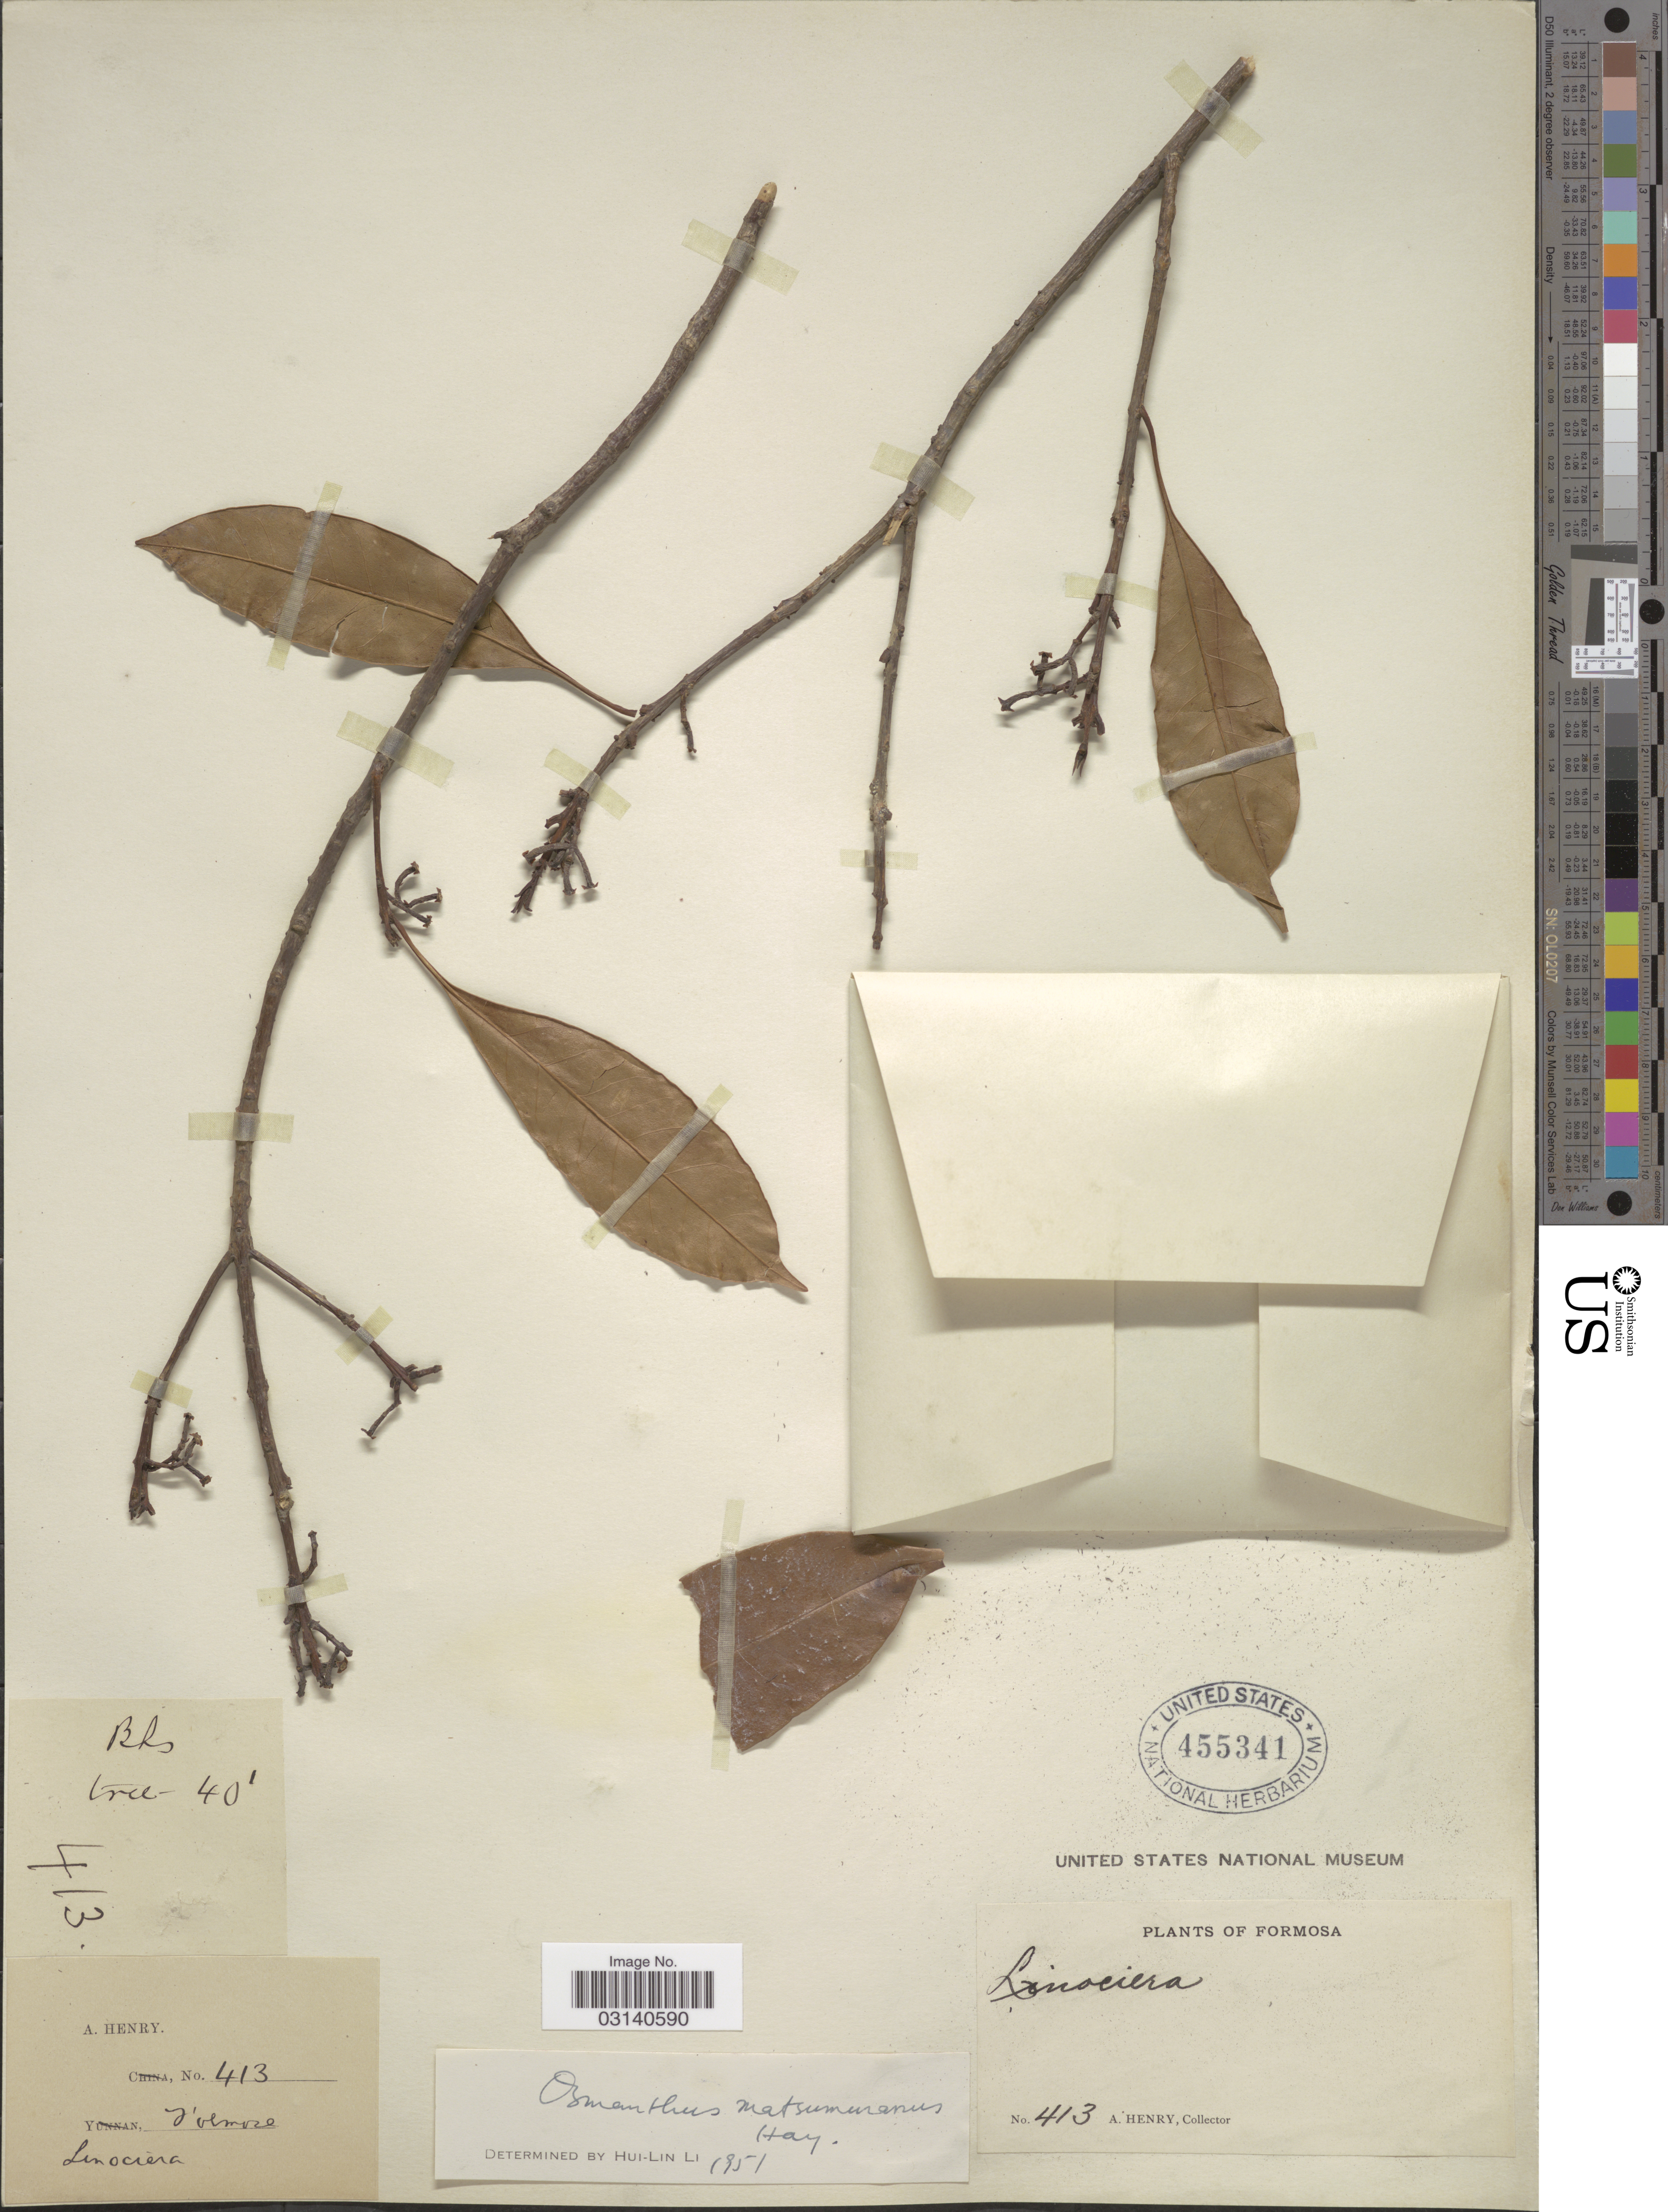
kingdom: Plantae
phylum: Tracheophyta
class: Magnoliopsida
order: Lamiales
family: Oleaceae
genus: Osmanthus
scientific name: Osmanthus matsumuranus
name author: Hayata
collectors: A. Henry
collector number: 413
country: Taiwan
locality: Formosa.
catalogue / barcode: US 455341